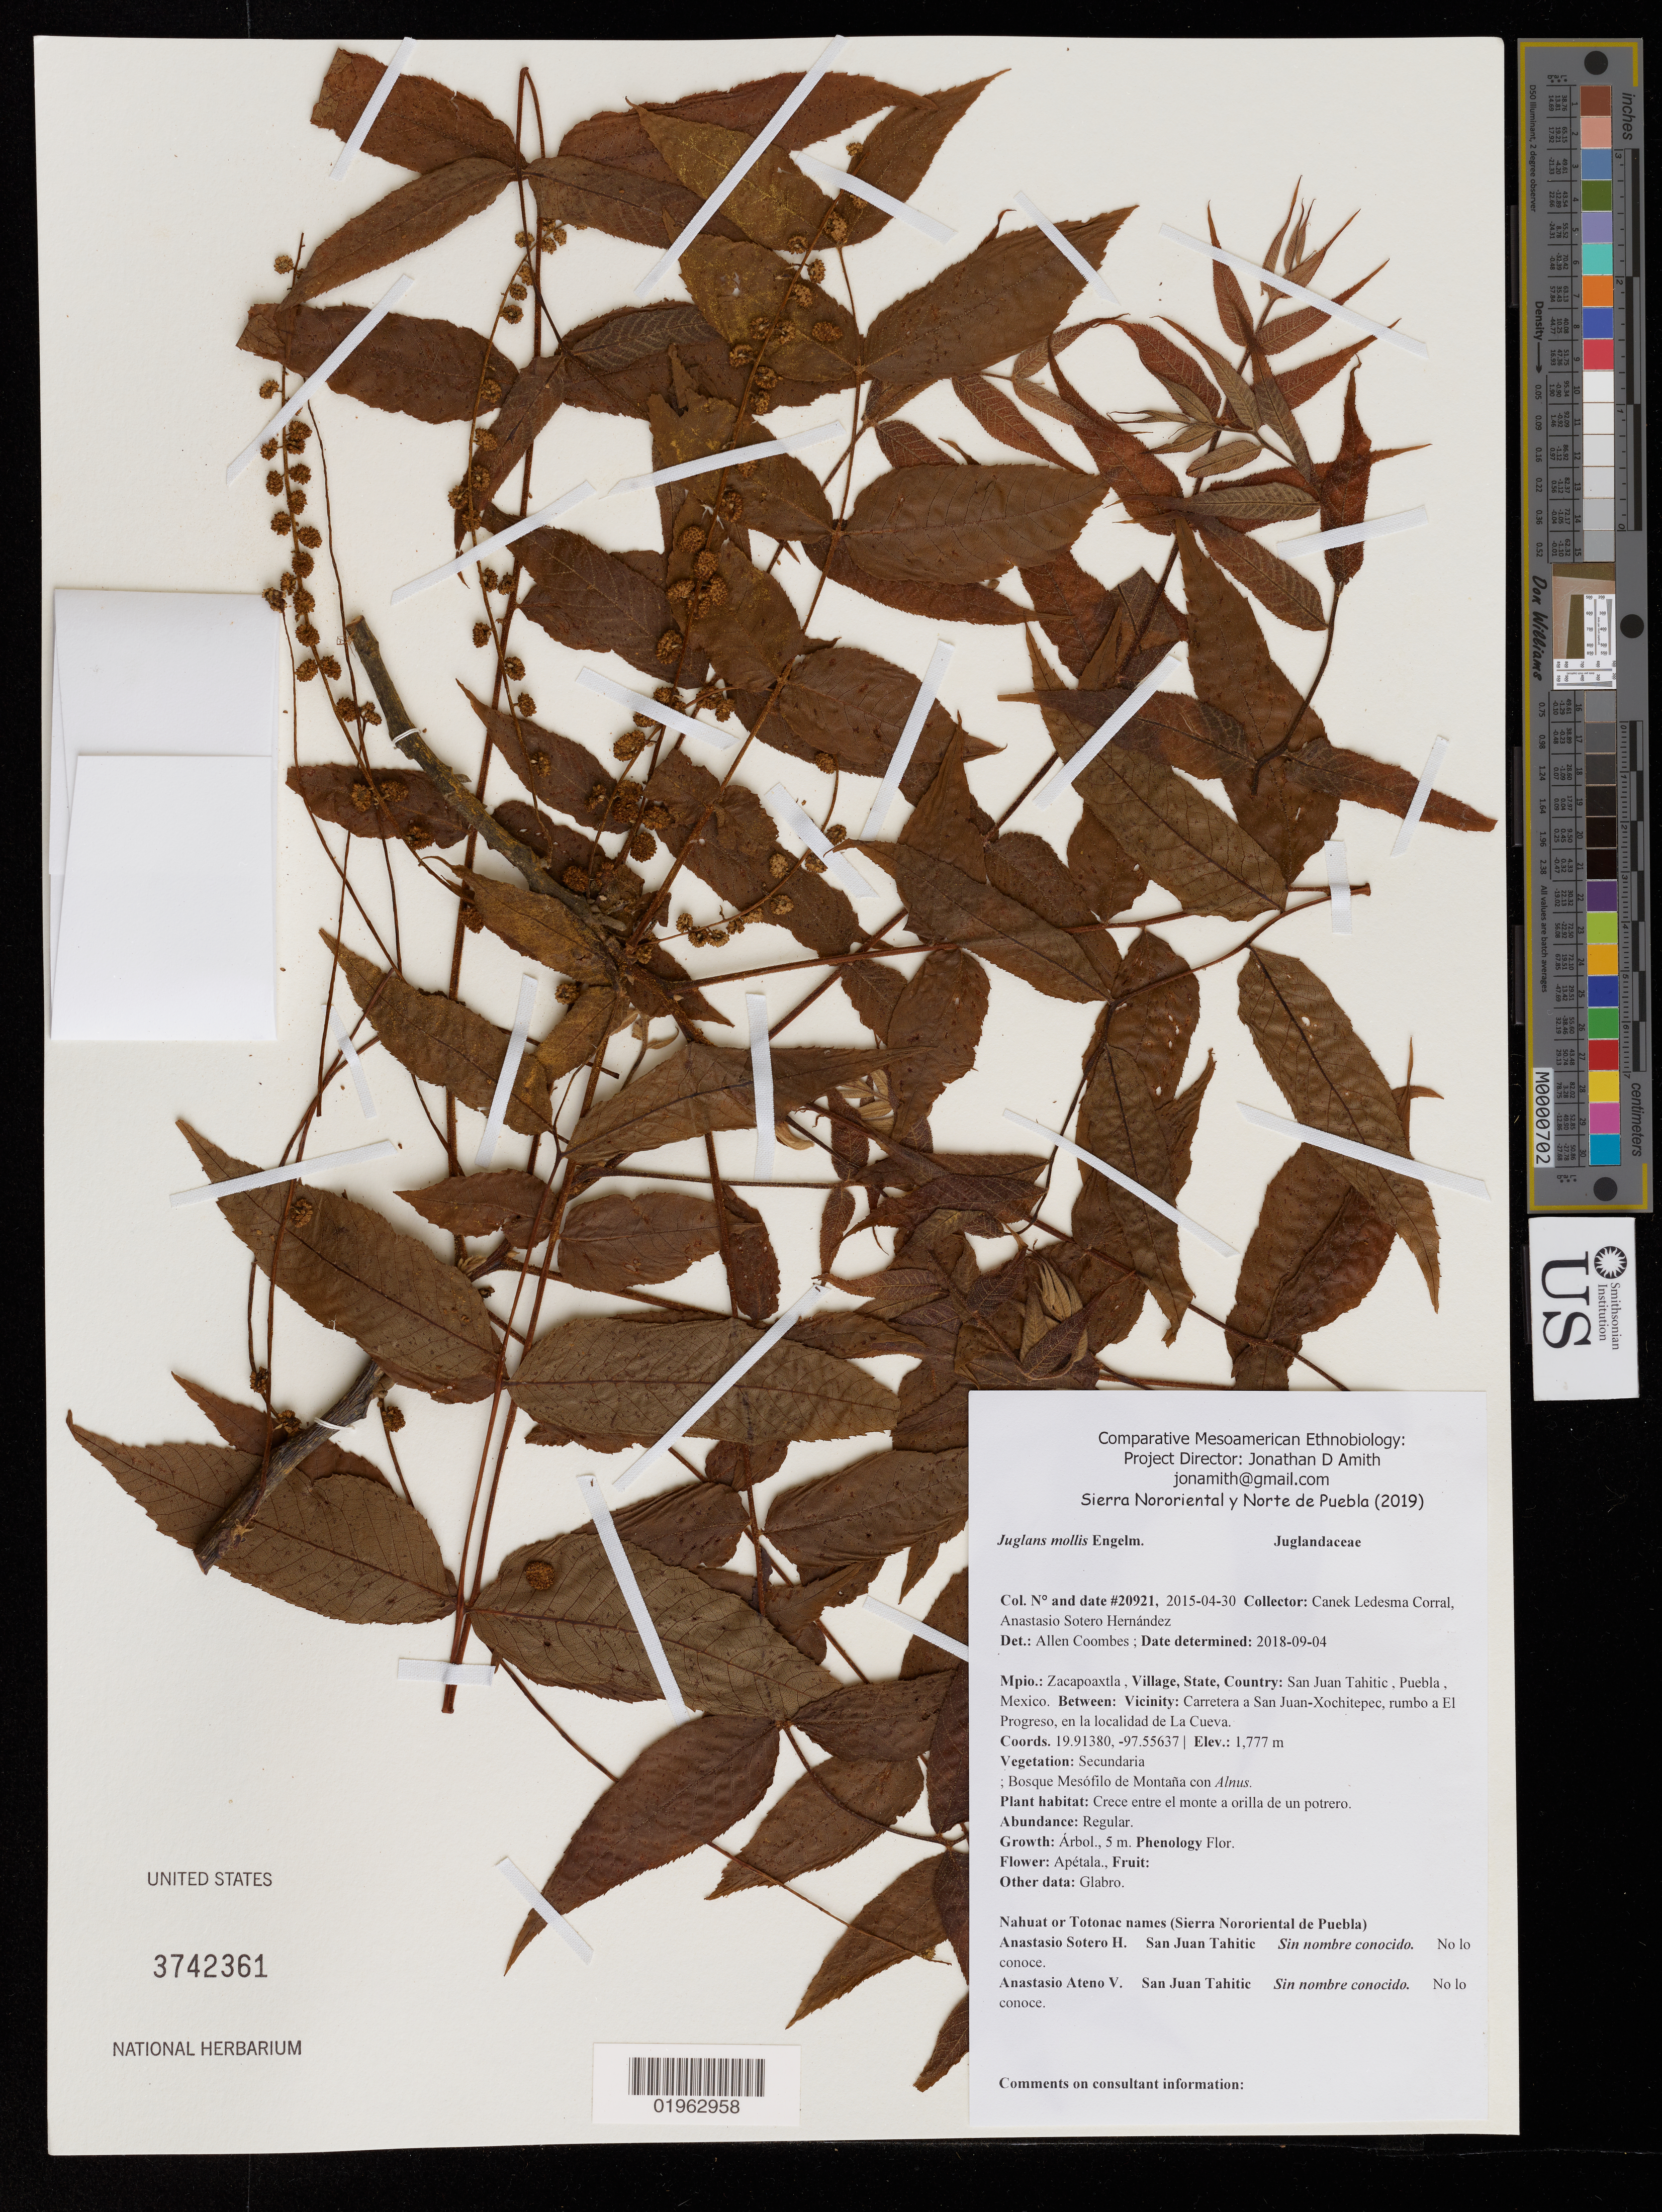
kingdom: Plantae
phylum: Tracheophyta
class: Magnoliopsida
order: Fagales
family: Juglandaceae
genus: Juglans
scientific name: Juglans mollis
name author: Engelm. ex Hemsl.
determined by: Coombes, Allen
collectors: Canek Ledesma C. & A. Sotero H.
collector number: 20921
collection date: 2015-04-30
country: México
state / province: Puebla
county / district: Zacapoaxtla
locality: PUEBLO: San Juan Tahitic; LOCALIDAD EXACTA: Carretera a San Juan-Xochitepec, rumbo a El Progreso, en la localidad de La Cueva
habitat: Bosque mesófilo de montaña con Alnus | Crece entre el monte a orilla de un potrero.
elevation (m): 1777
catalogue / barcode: US 3742361